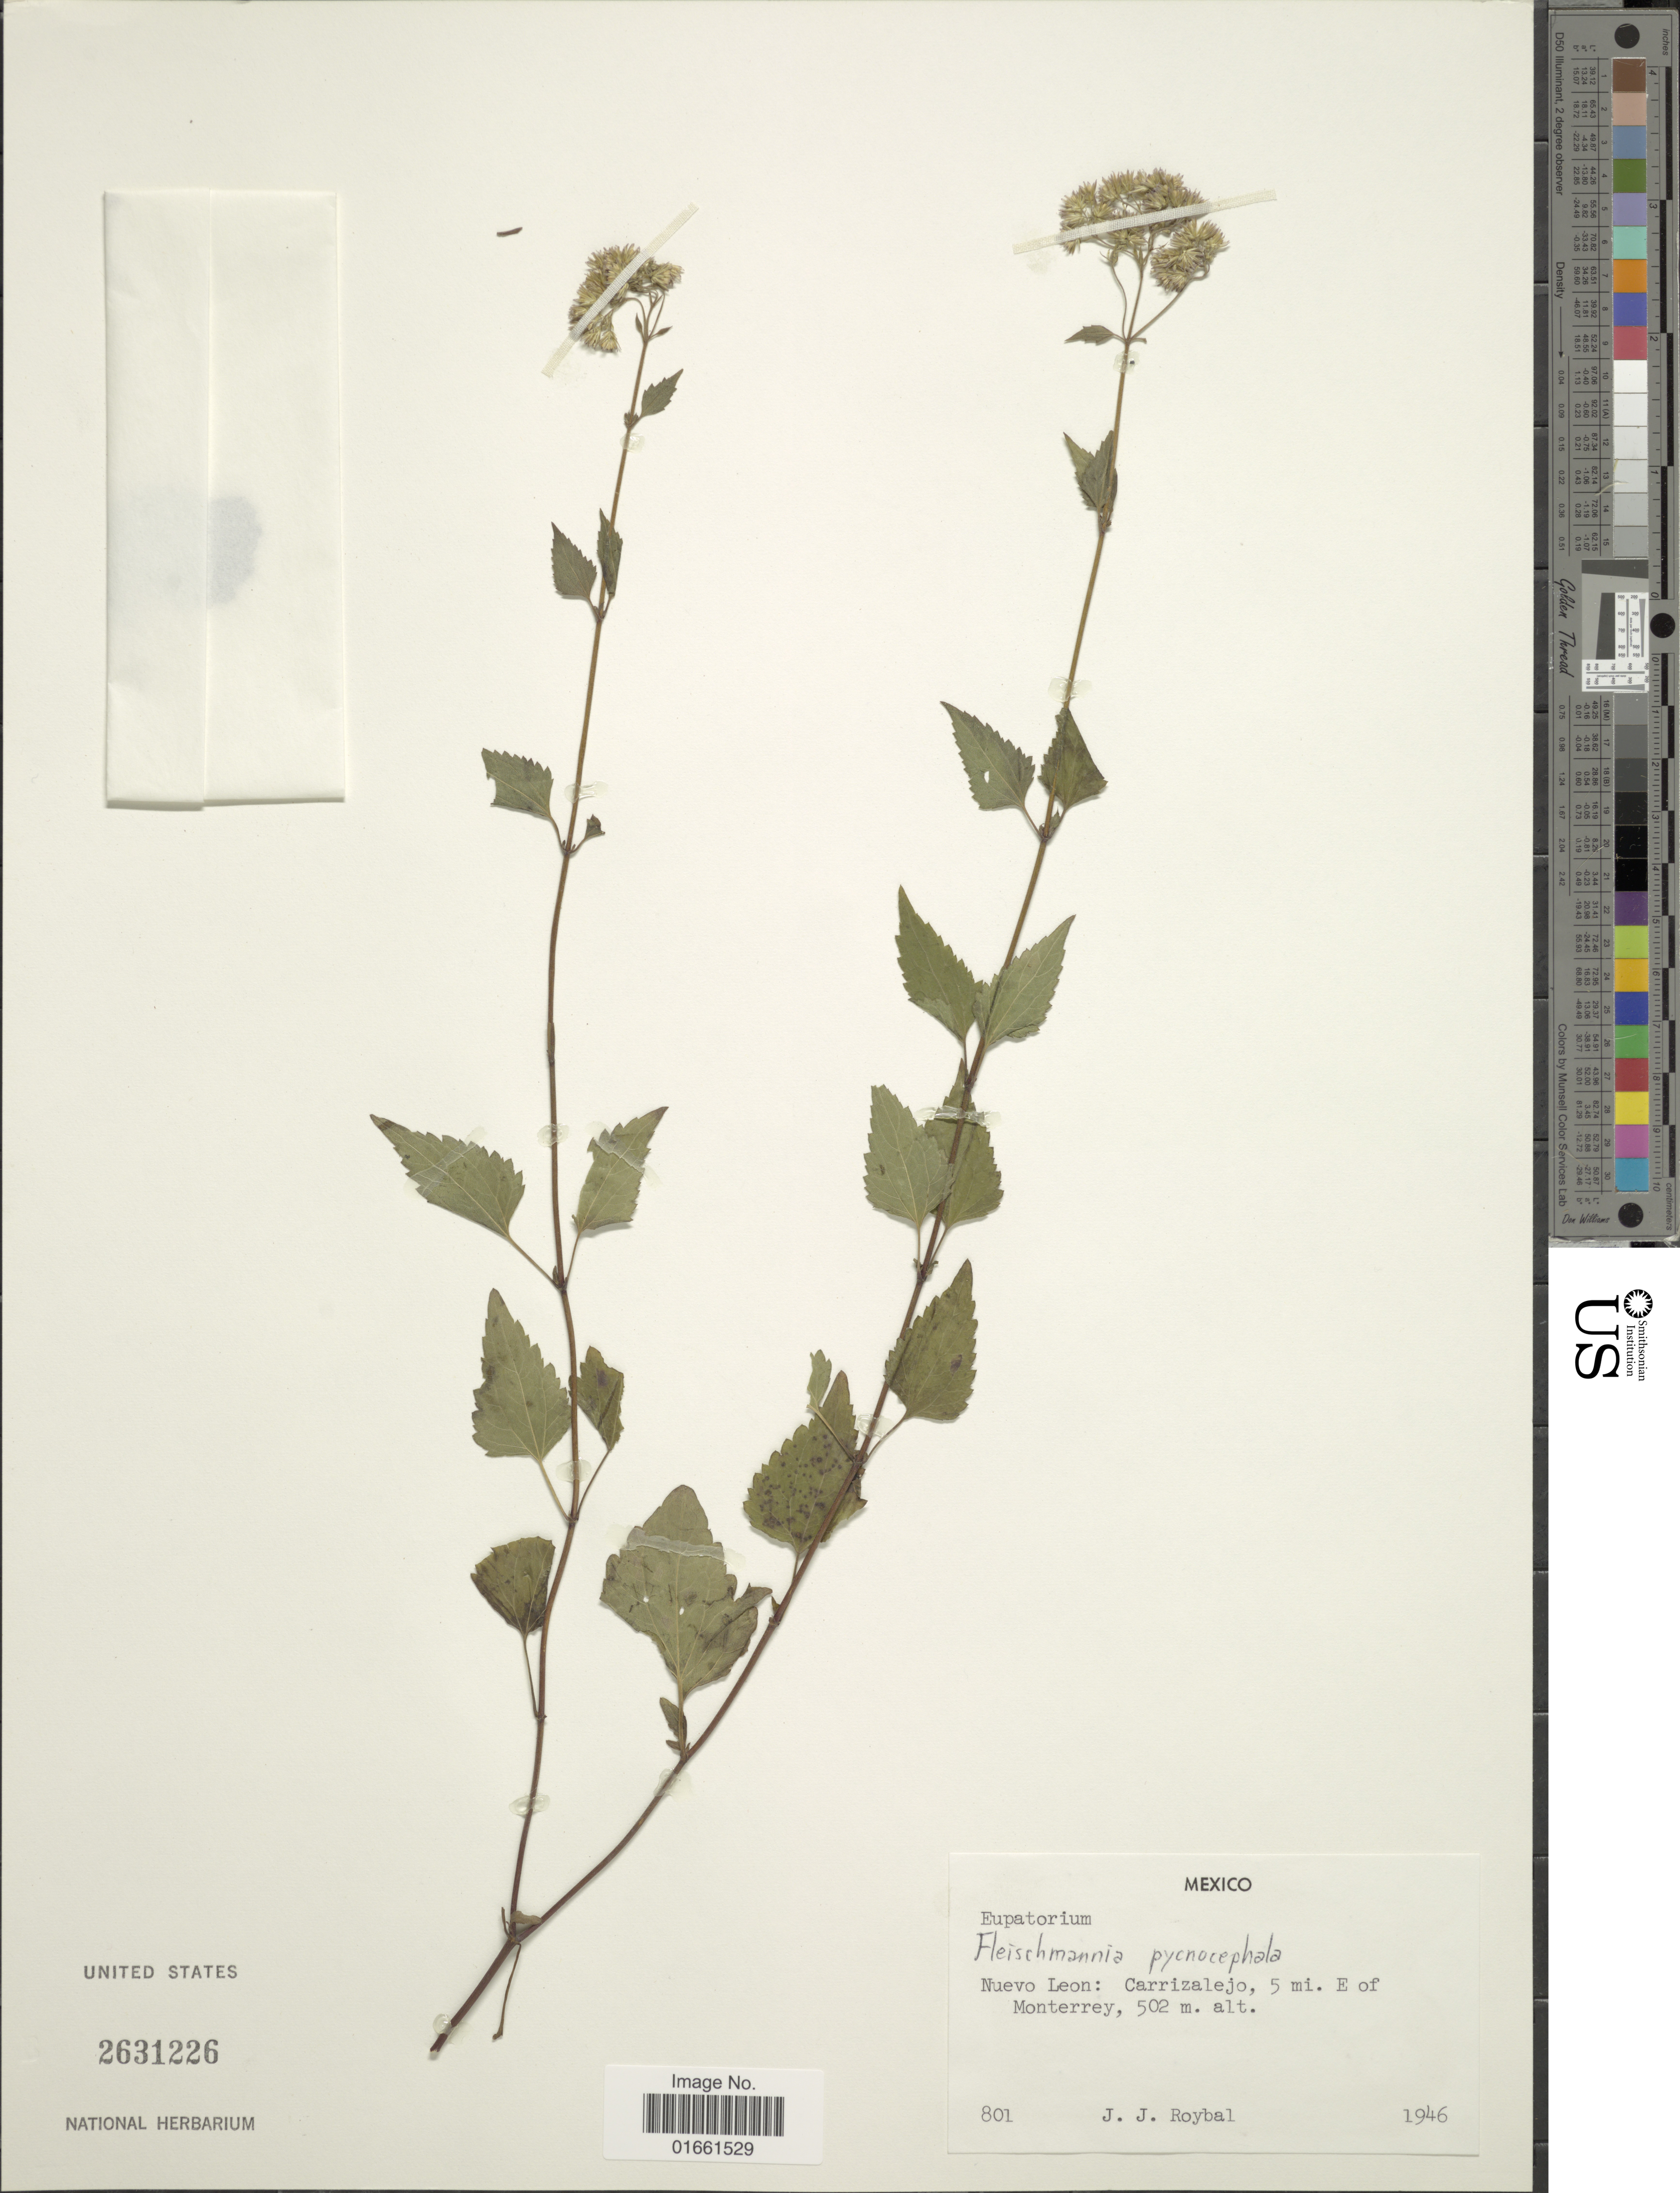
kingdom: Plantae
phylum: Tracheophyta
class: Magnoliopsida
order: Asterales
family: Asteraceae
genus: Fleischmannia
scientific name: Fleischmannia porphyranthema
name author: (A. Gray) R.M. King & H. Rob.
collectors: J. J. Roybal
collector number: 801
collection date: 1946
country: Mexico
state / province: Nuevo León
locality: Carrizalejo, 5 mi E of Monterrey.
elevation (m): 502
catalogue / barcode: US 2631226